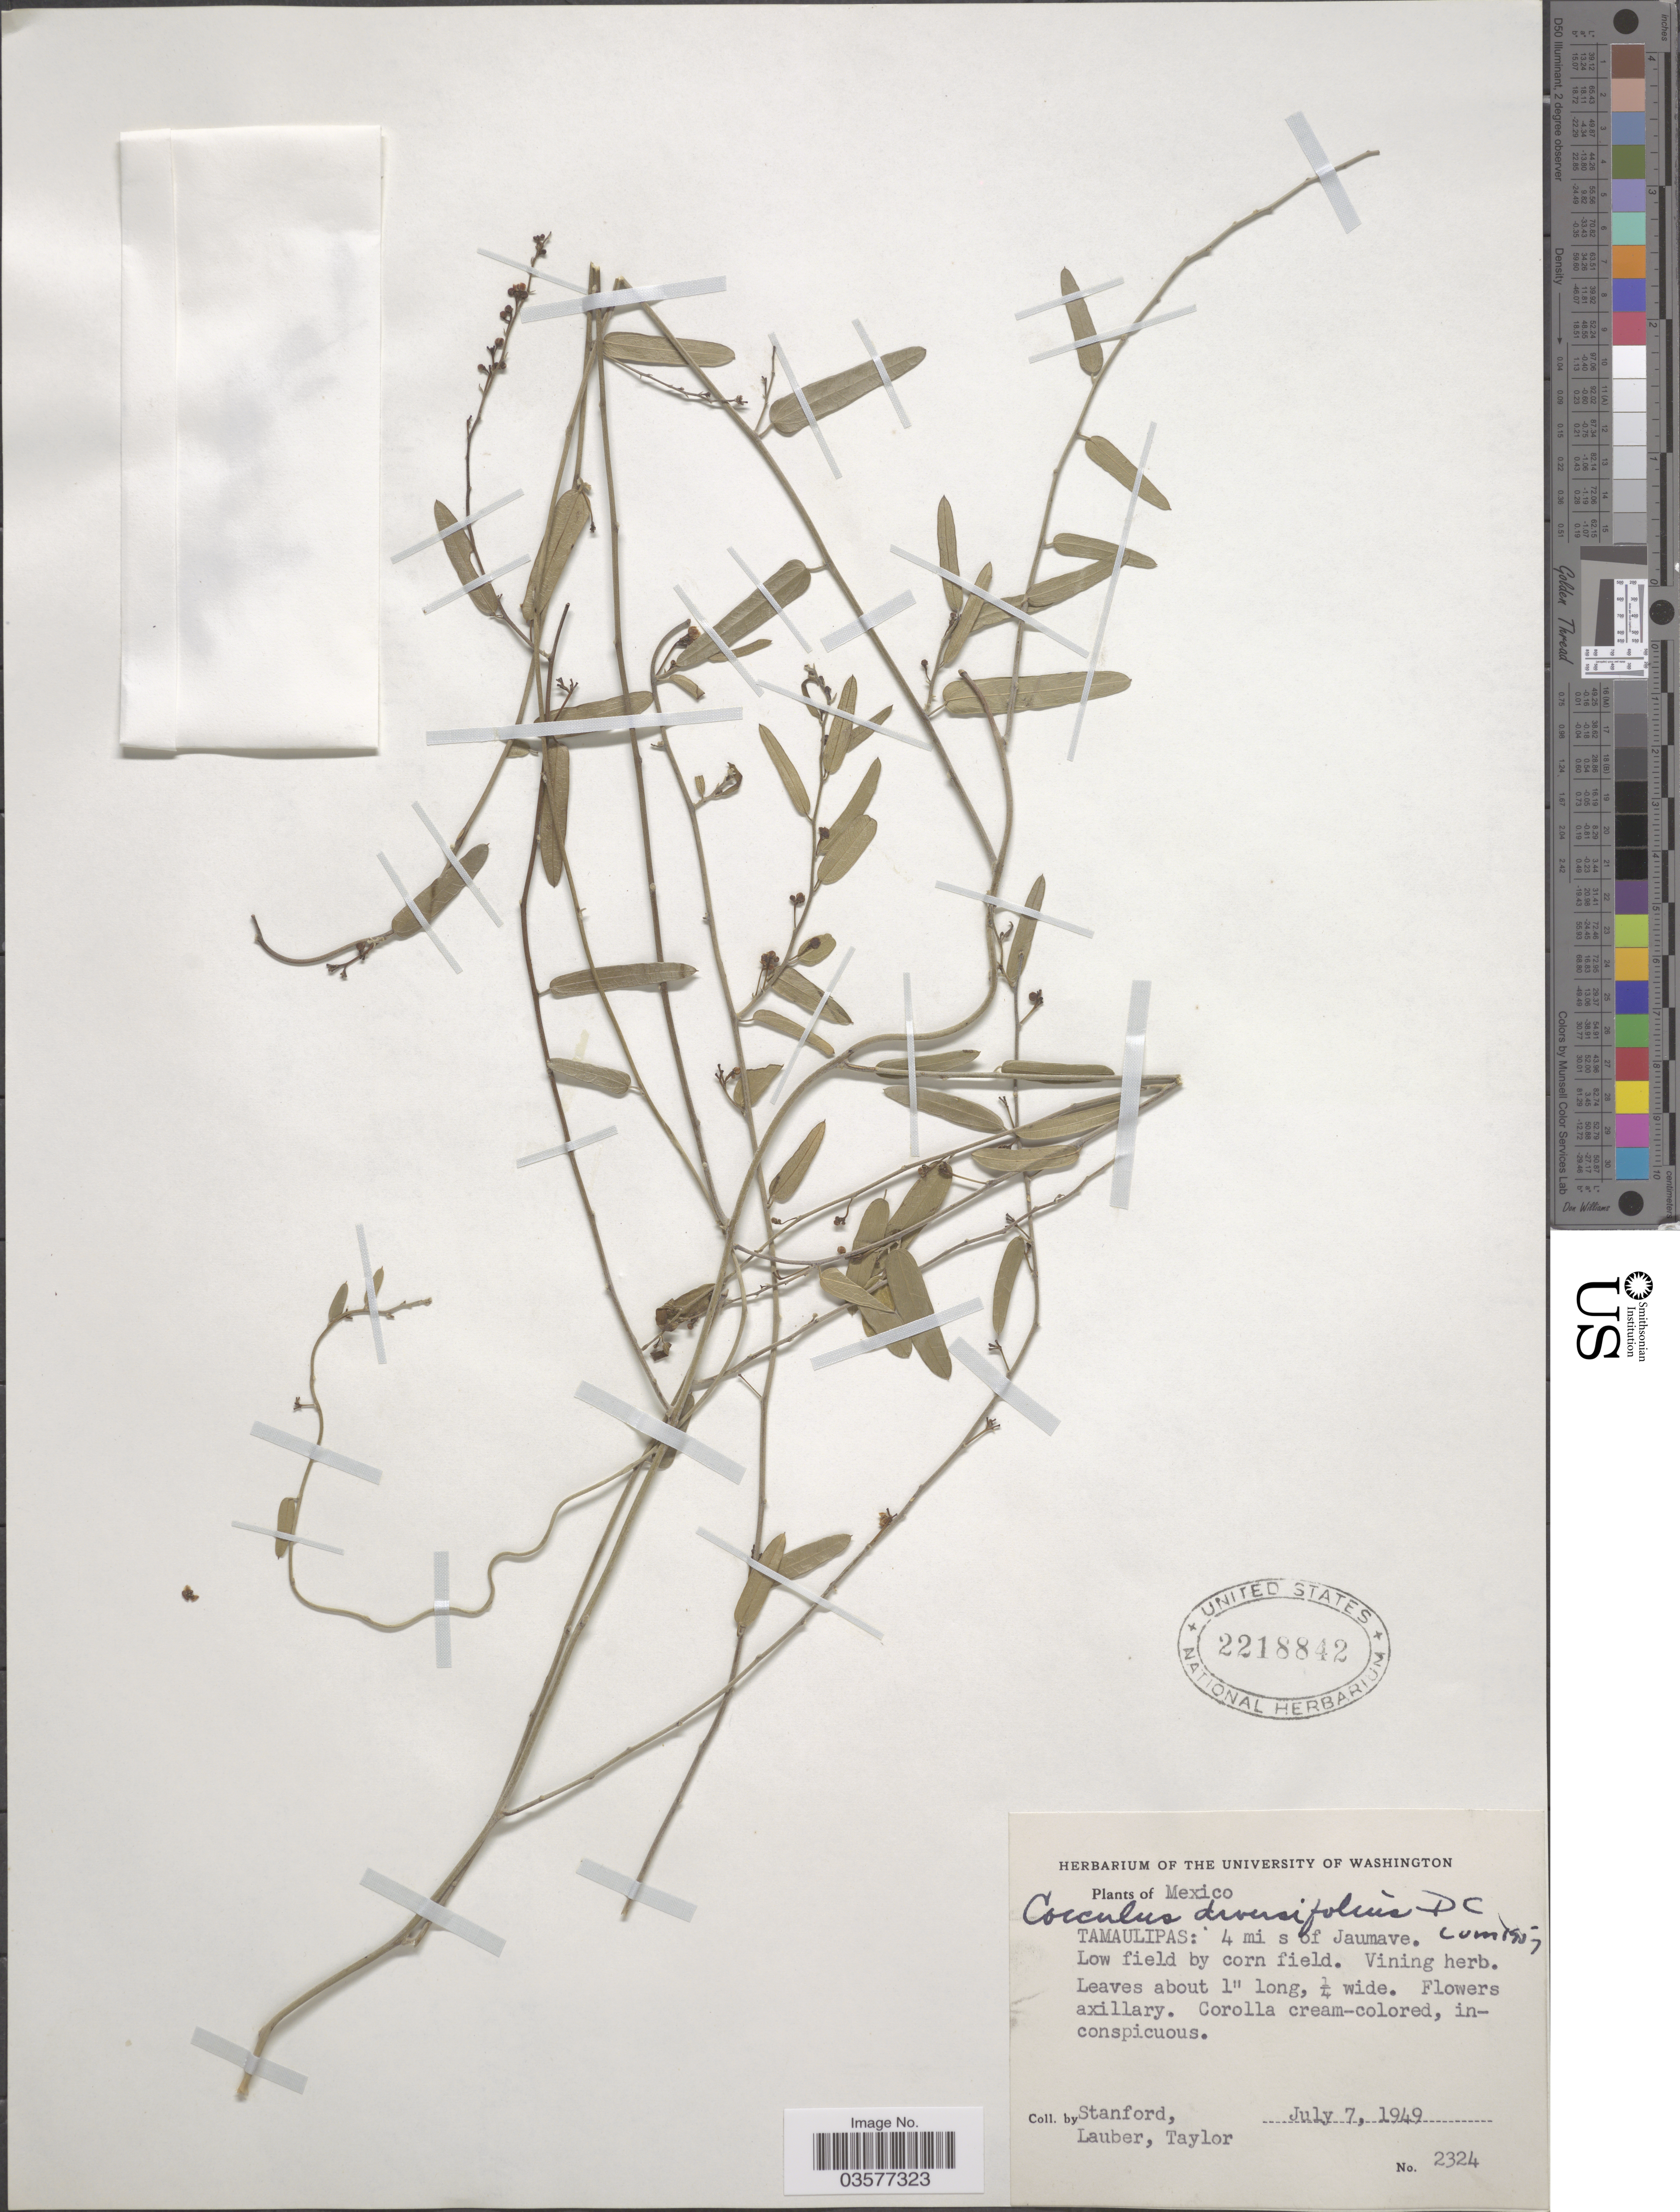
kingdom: Plantae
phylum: Tracheophyta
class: Magnoliopsida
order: Ranunculales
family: Menispermaceae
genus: Cocculus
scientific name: Cocculus diversifolius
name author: DC.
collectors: -. Stanford, Lauber, -- & -- Taylor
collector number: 2324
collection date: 1949-07-07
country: Mexico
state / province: Tamaulipas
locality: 4 mi s of Jaumave.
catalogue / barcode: US 2218842